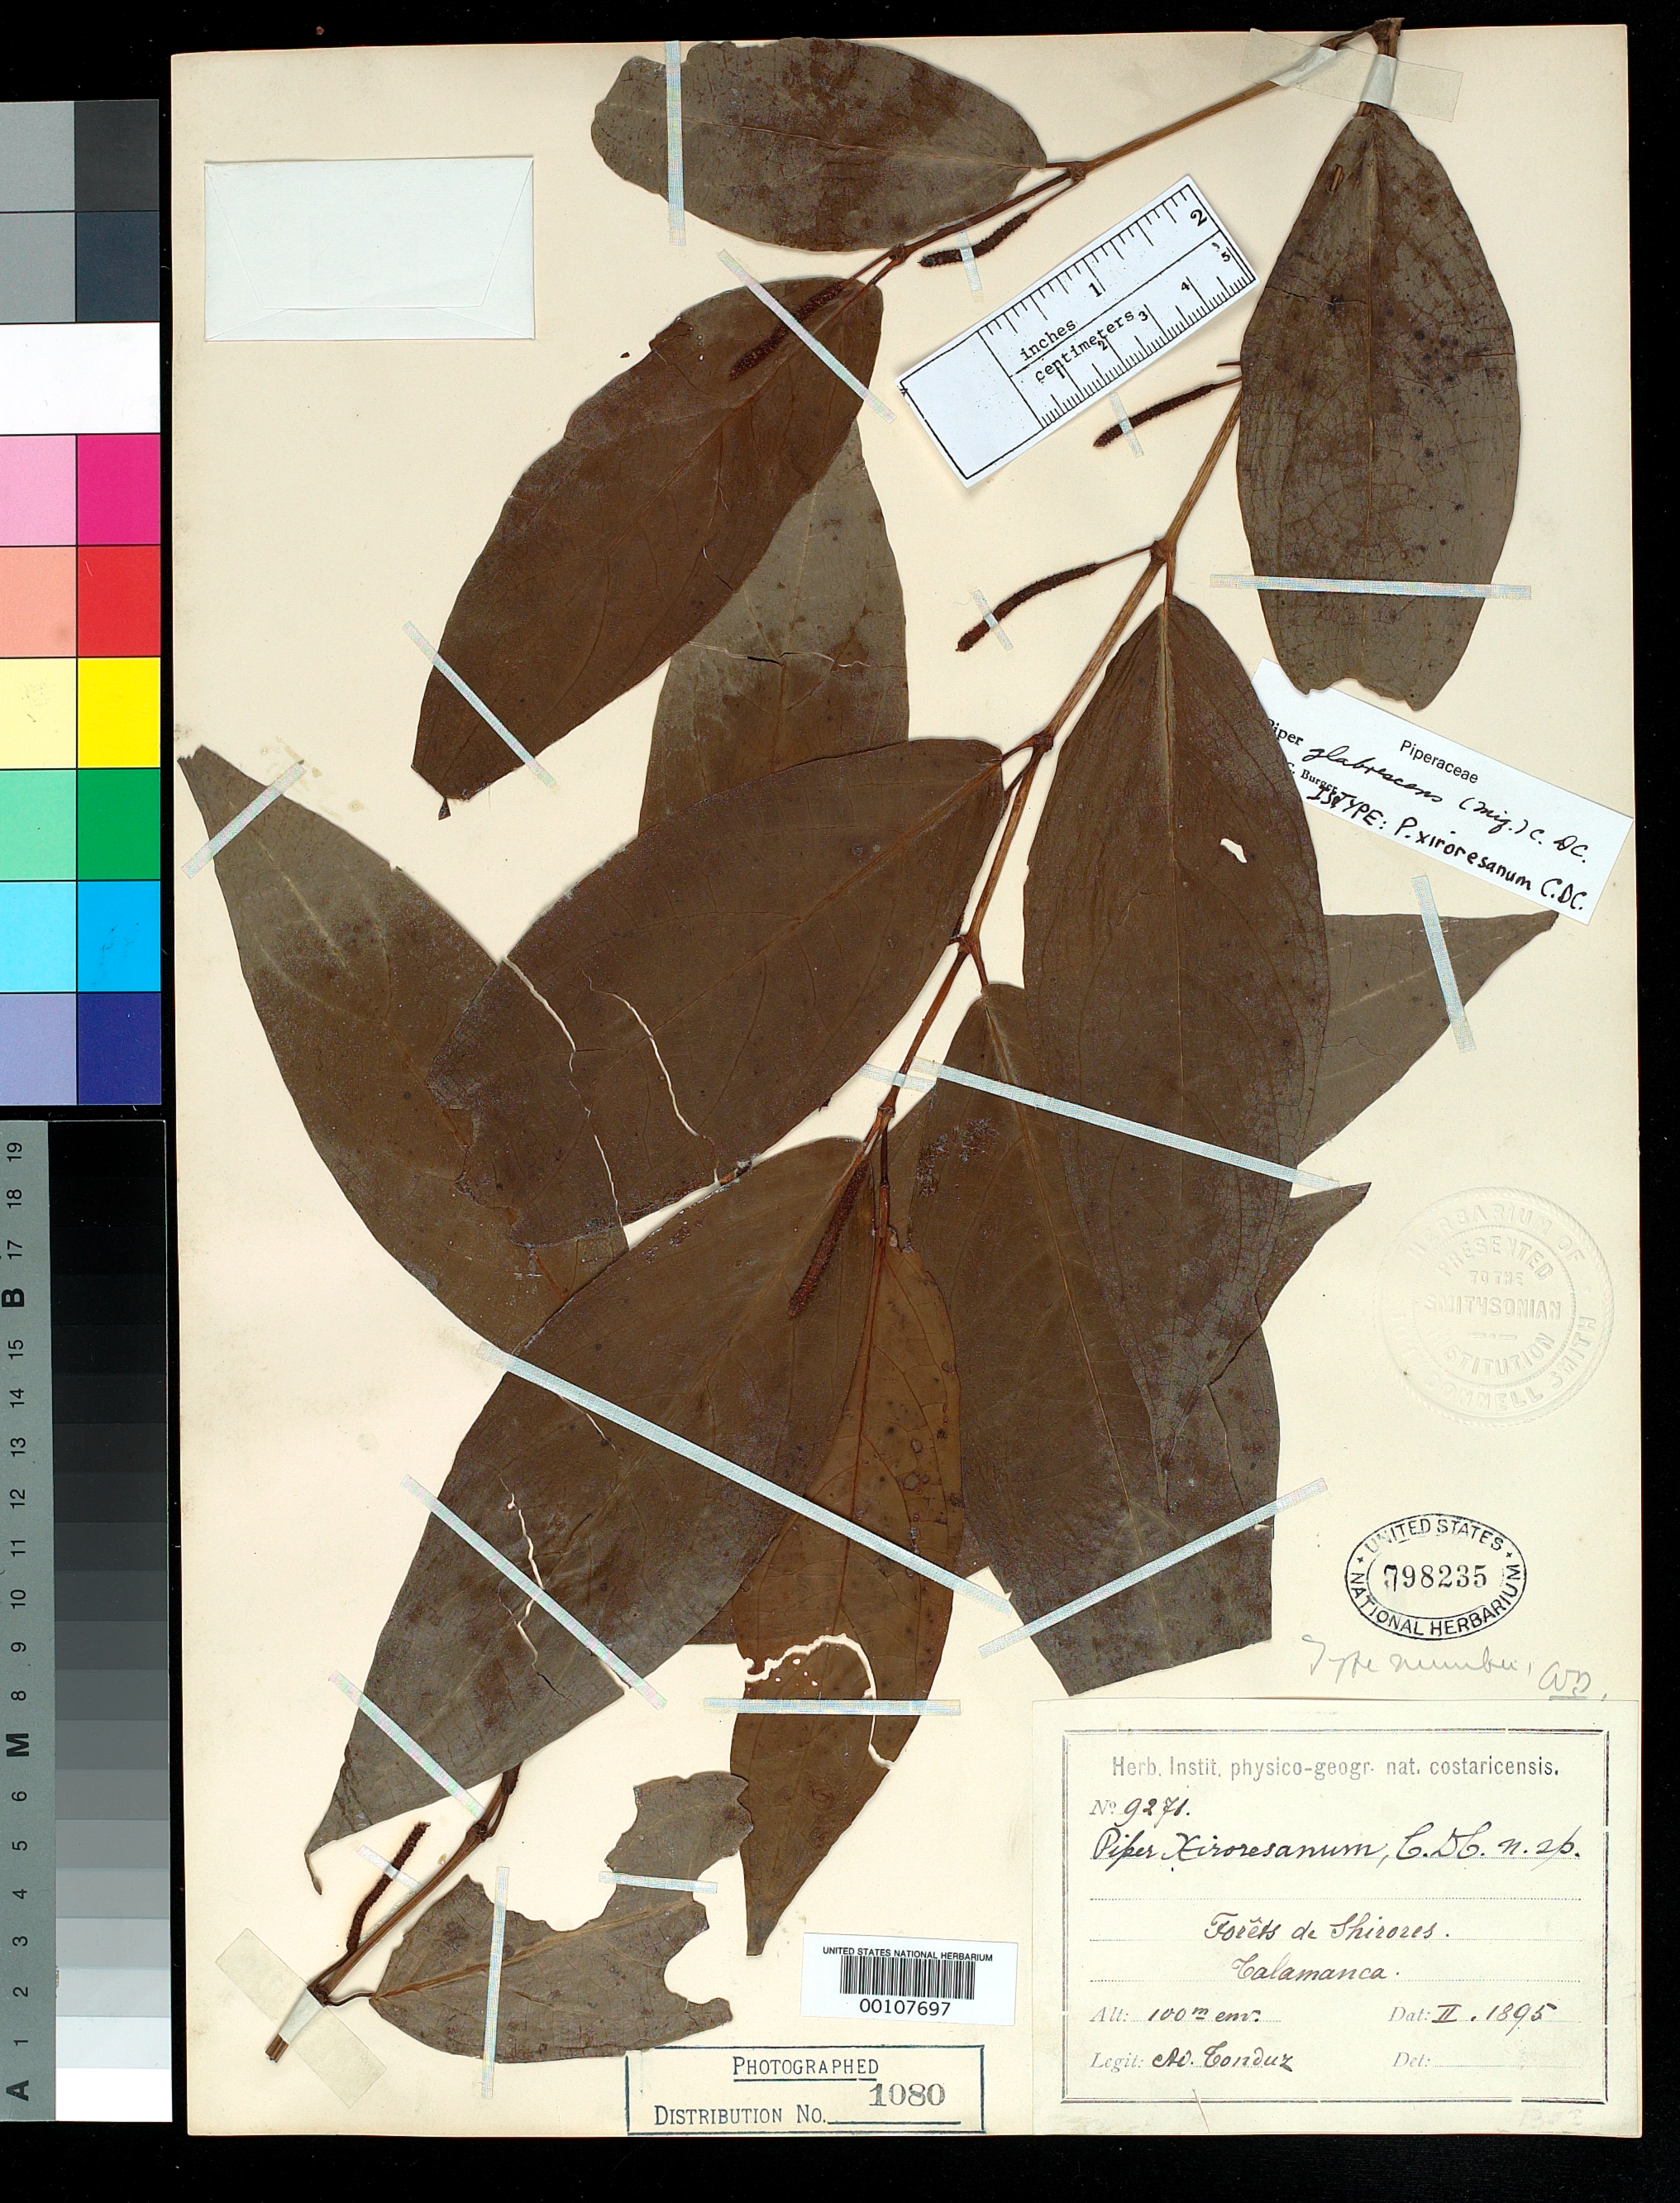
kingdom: Plantae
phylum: Tracheophyta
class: Magnoliopsida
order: Piperales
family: Piperaceae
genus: Piper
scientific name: Piper xiroresanum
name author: C. DC. in Pittier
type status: Isotype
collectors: A. Tonduz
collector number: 9271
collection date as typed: Feb 1895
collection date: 1895-02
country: Costa Rica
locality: Talamanca, Xirores forest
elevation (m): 100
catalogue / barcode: US 798235